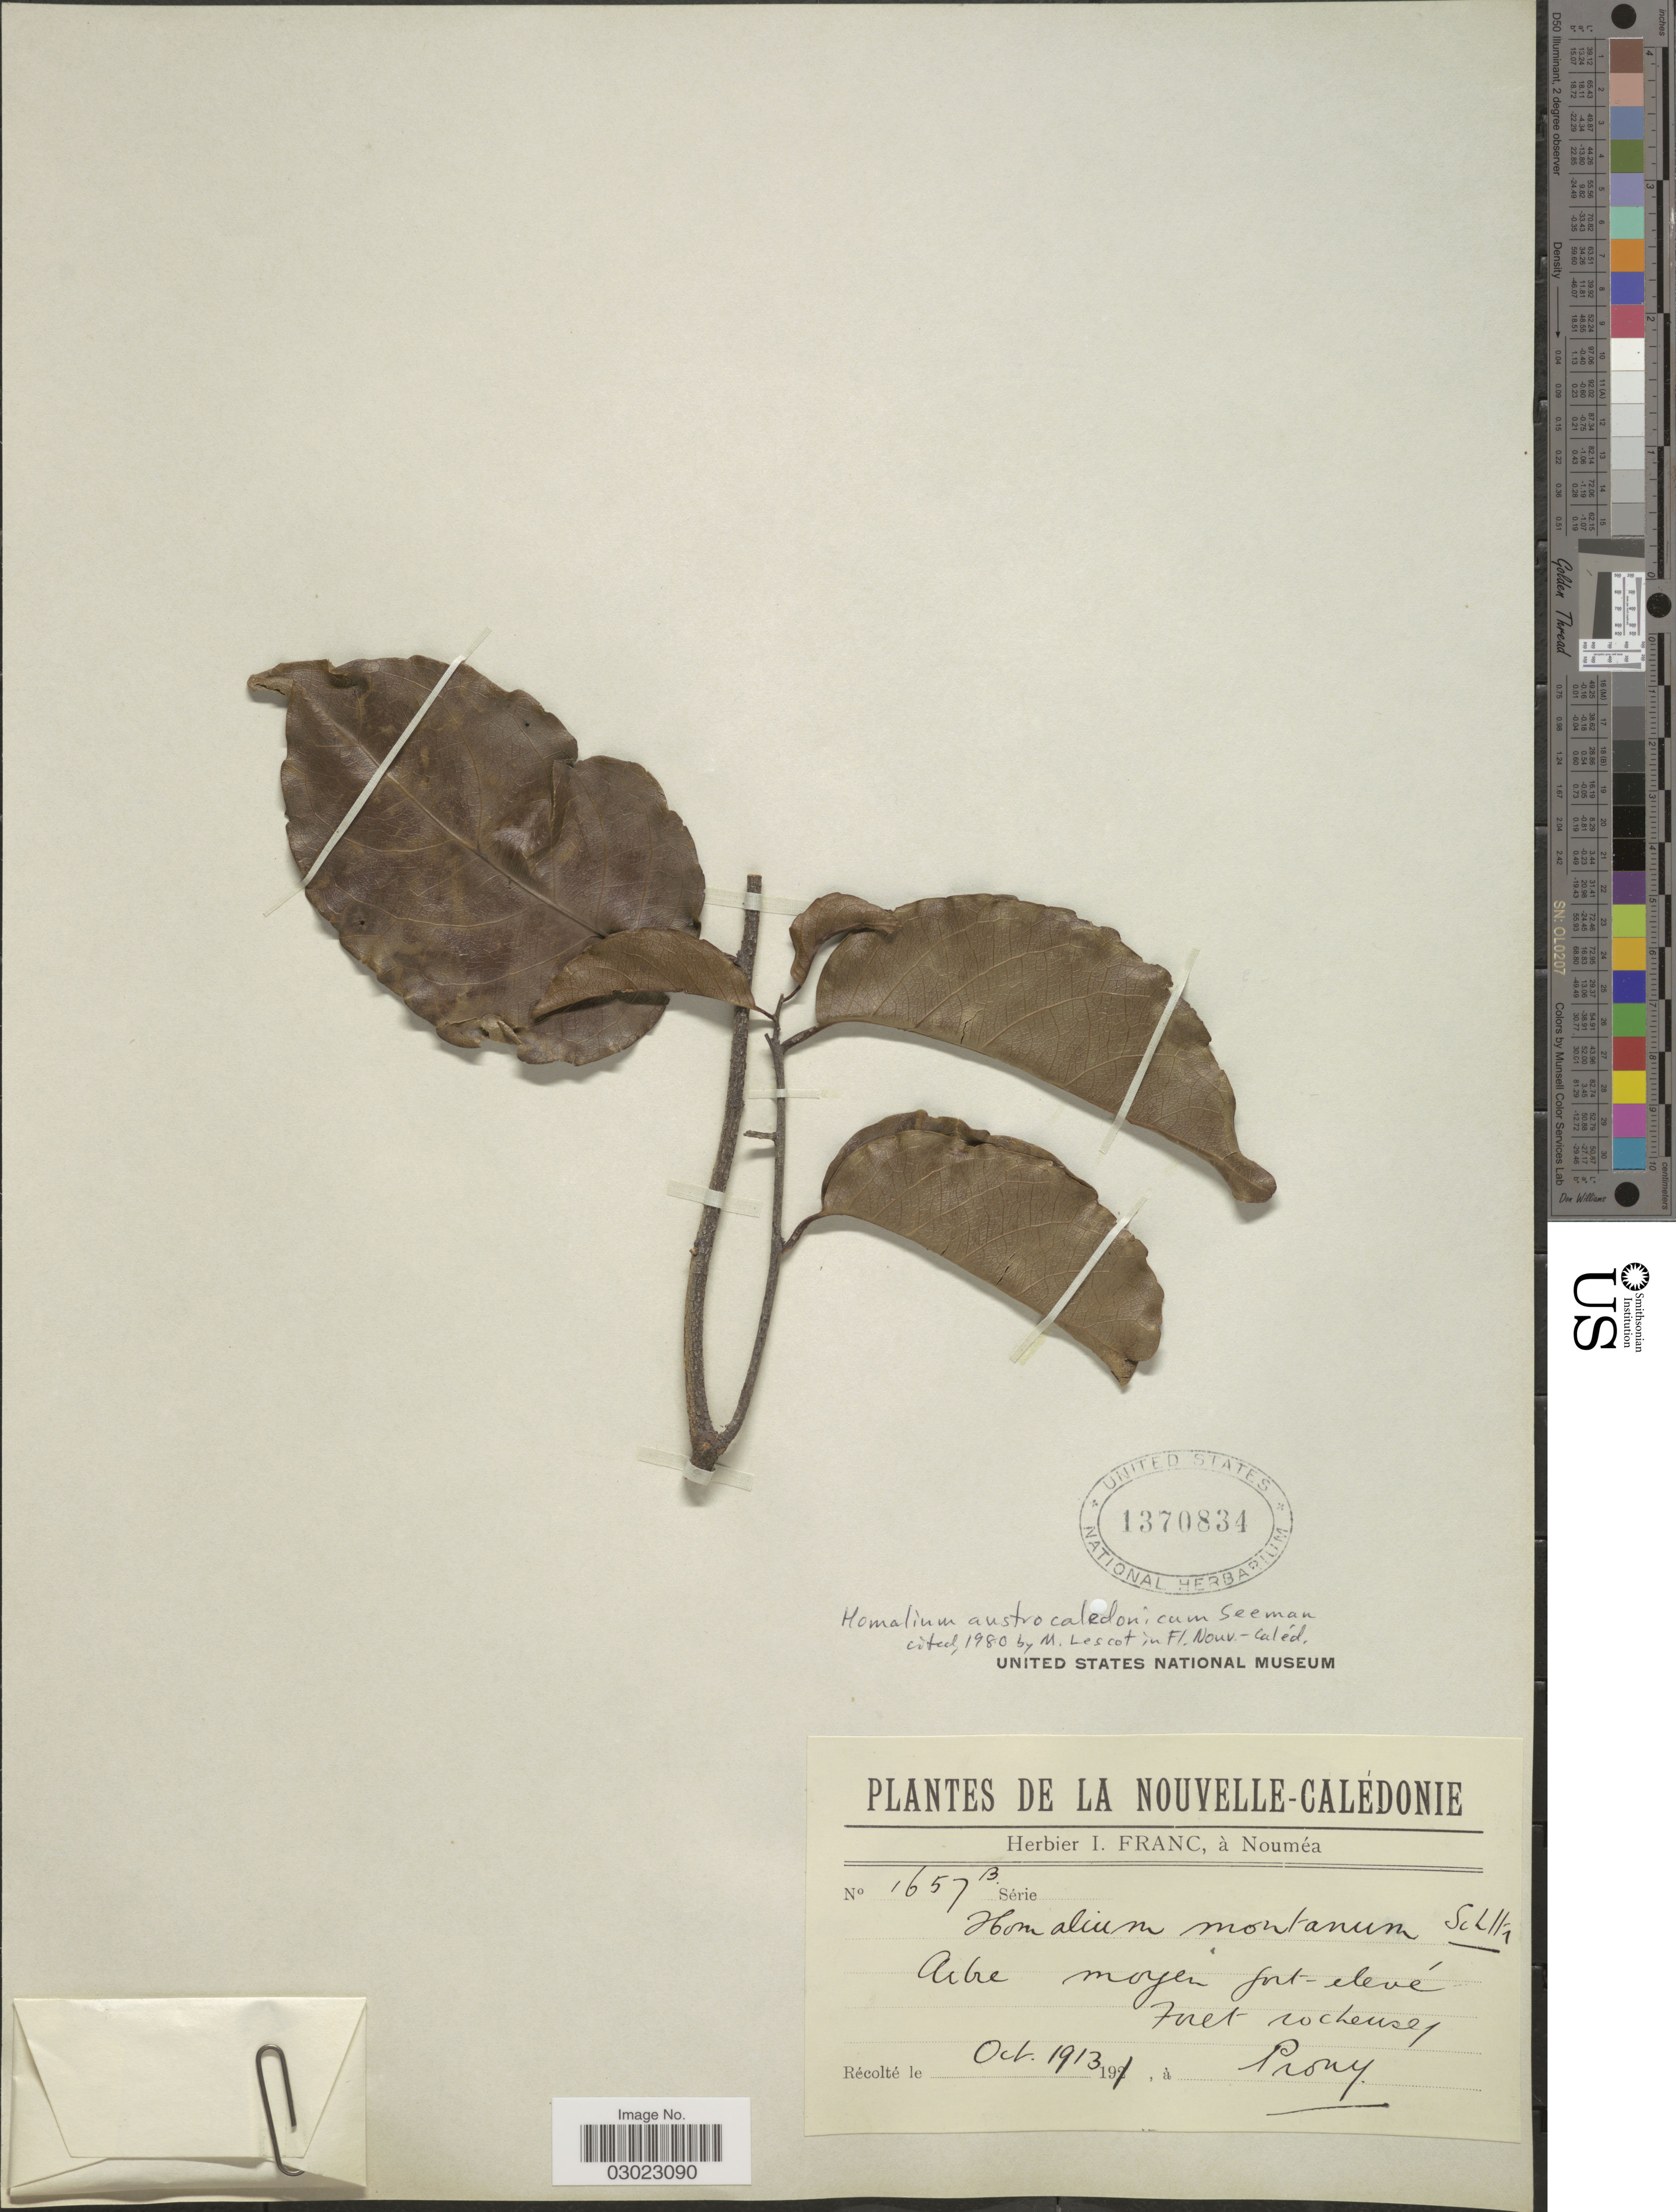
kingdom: Plantae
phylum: Tracheophyta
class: Magnoliopsida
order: Malpighiales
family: Salicaceae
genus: Homalium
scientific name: Homalium austrocaledonicum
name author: Seeman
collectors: -. Prony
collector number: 1657b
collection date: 1913-10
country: New Caledonia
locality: Nouvelle-Calédonie.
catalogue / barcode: US 1370834